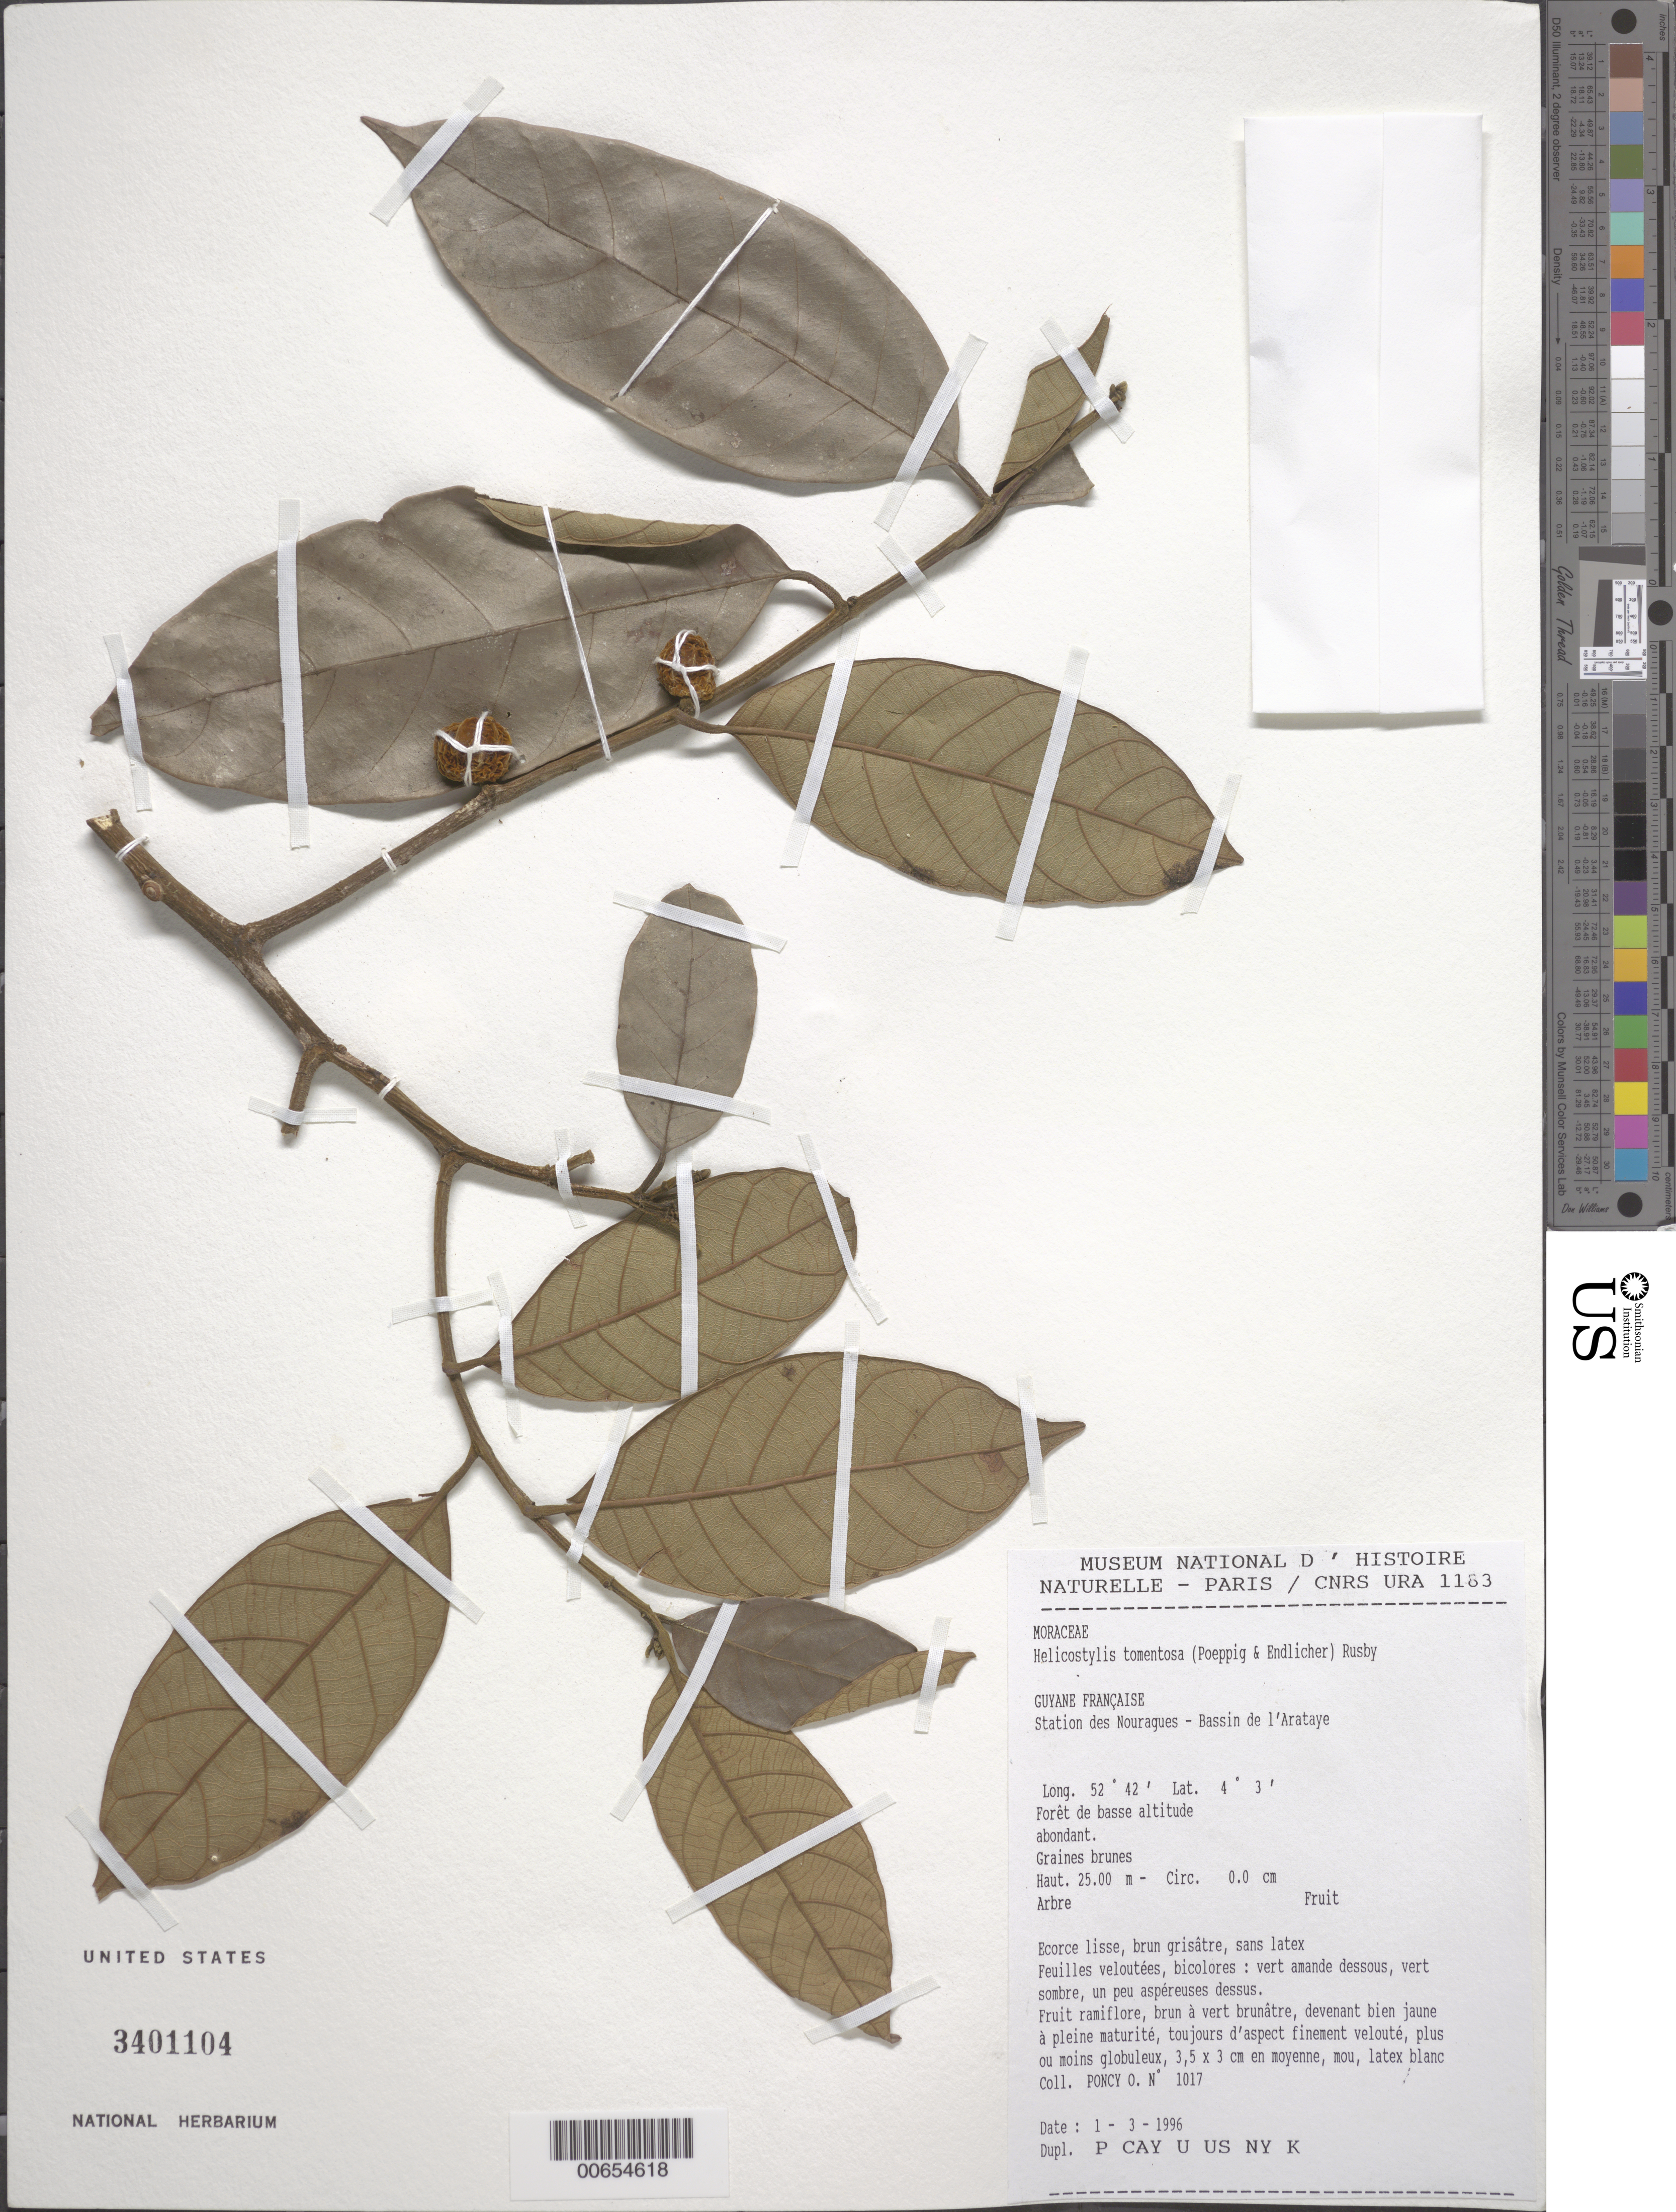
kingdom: Plantae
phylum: Tracheophyta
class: Magnoliopsida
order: Rosales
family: Moraceae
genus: Helicostylis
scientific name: Helicostylis tomentosa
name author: (Poepp. & Endl.) Rusby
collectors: O. Poncy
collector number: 1017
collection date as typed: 1-Mar-96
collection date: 1996-03-01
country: French Guiana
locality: Station des Nouragues, Bassin de l'Approuague, Arataye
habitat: Low forest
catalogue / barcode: US 3401104